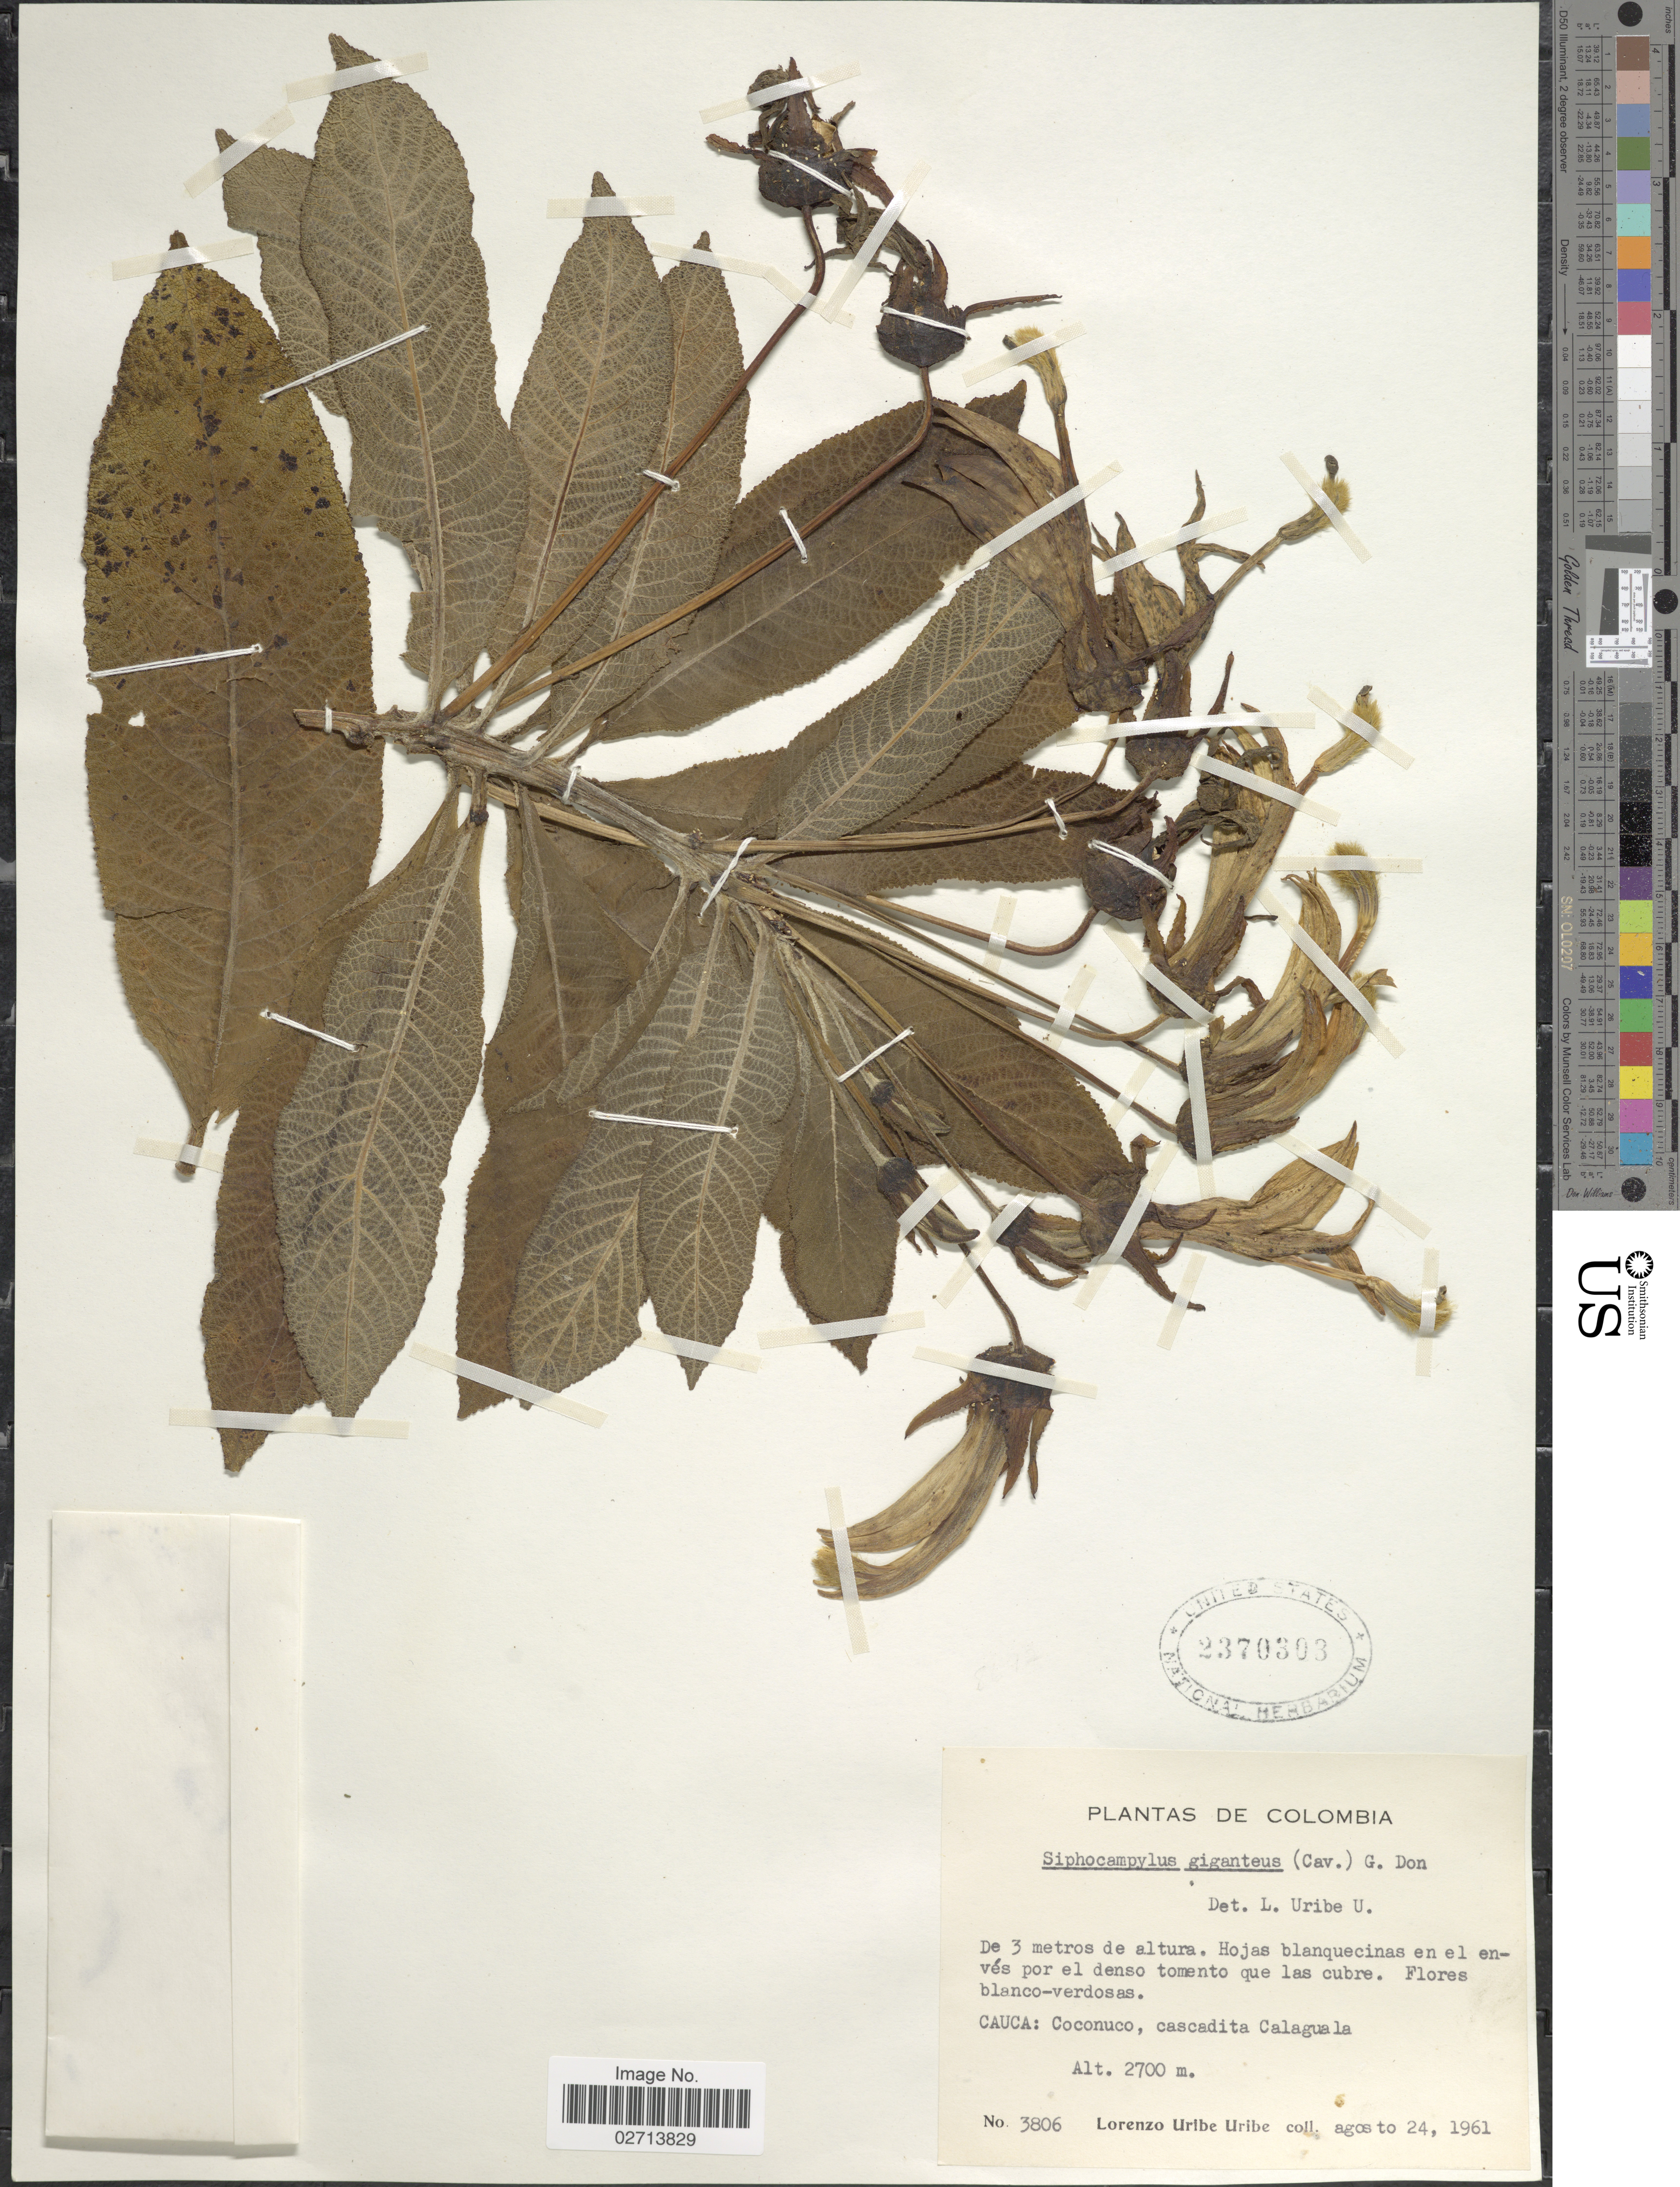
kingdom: Plantae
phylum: Tracheophyta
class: Magnoliopsida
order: Asterales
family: Campanulaceae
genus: Siphocampylus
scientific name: Siphocampylus giganteus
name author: (Cav.) G. Don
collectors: L. Uribe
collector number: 3806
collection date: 1961-08-24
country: Colombia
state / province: Cauca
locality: Coconuco, cascadita Calaguala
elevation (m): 2700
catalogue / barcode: US 2370303